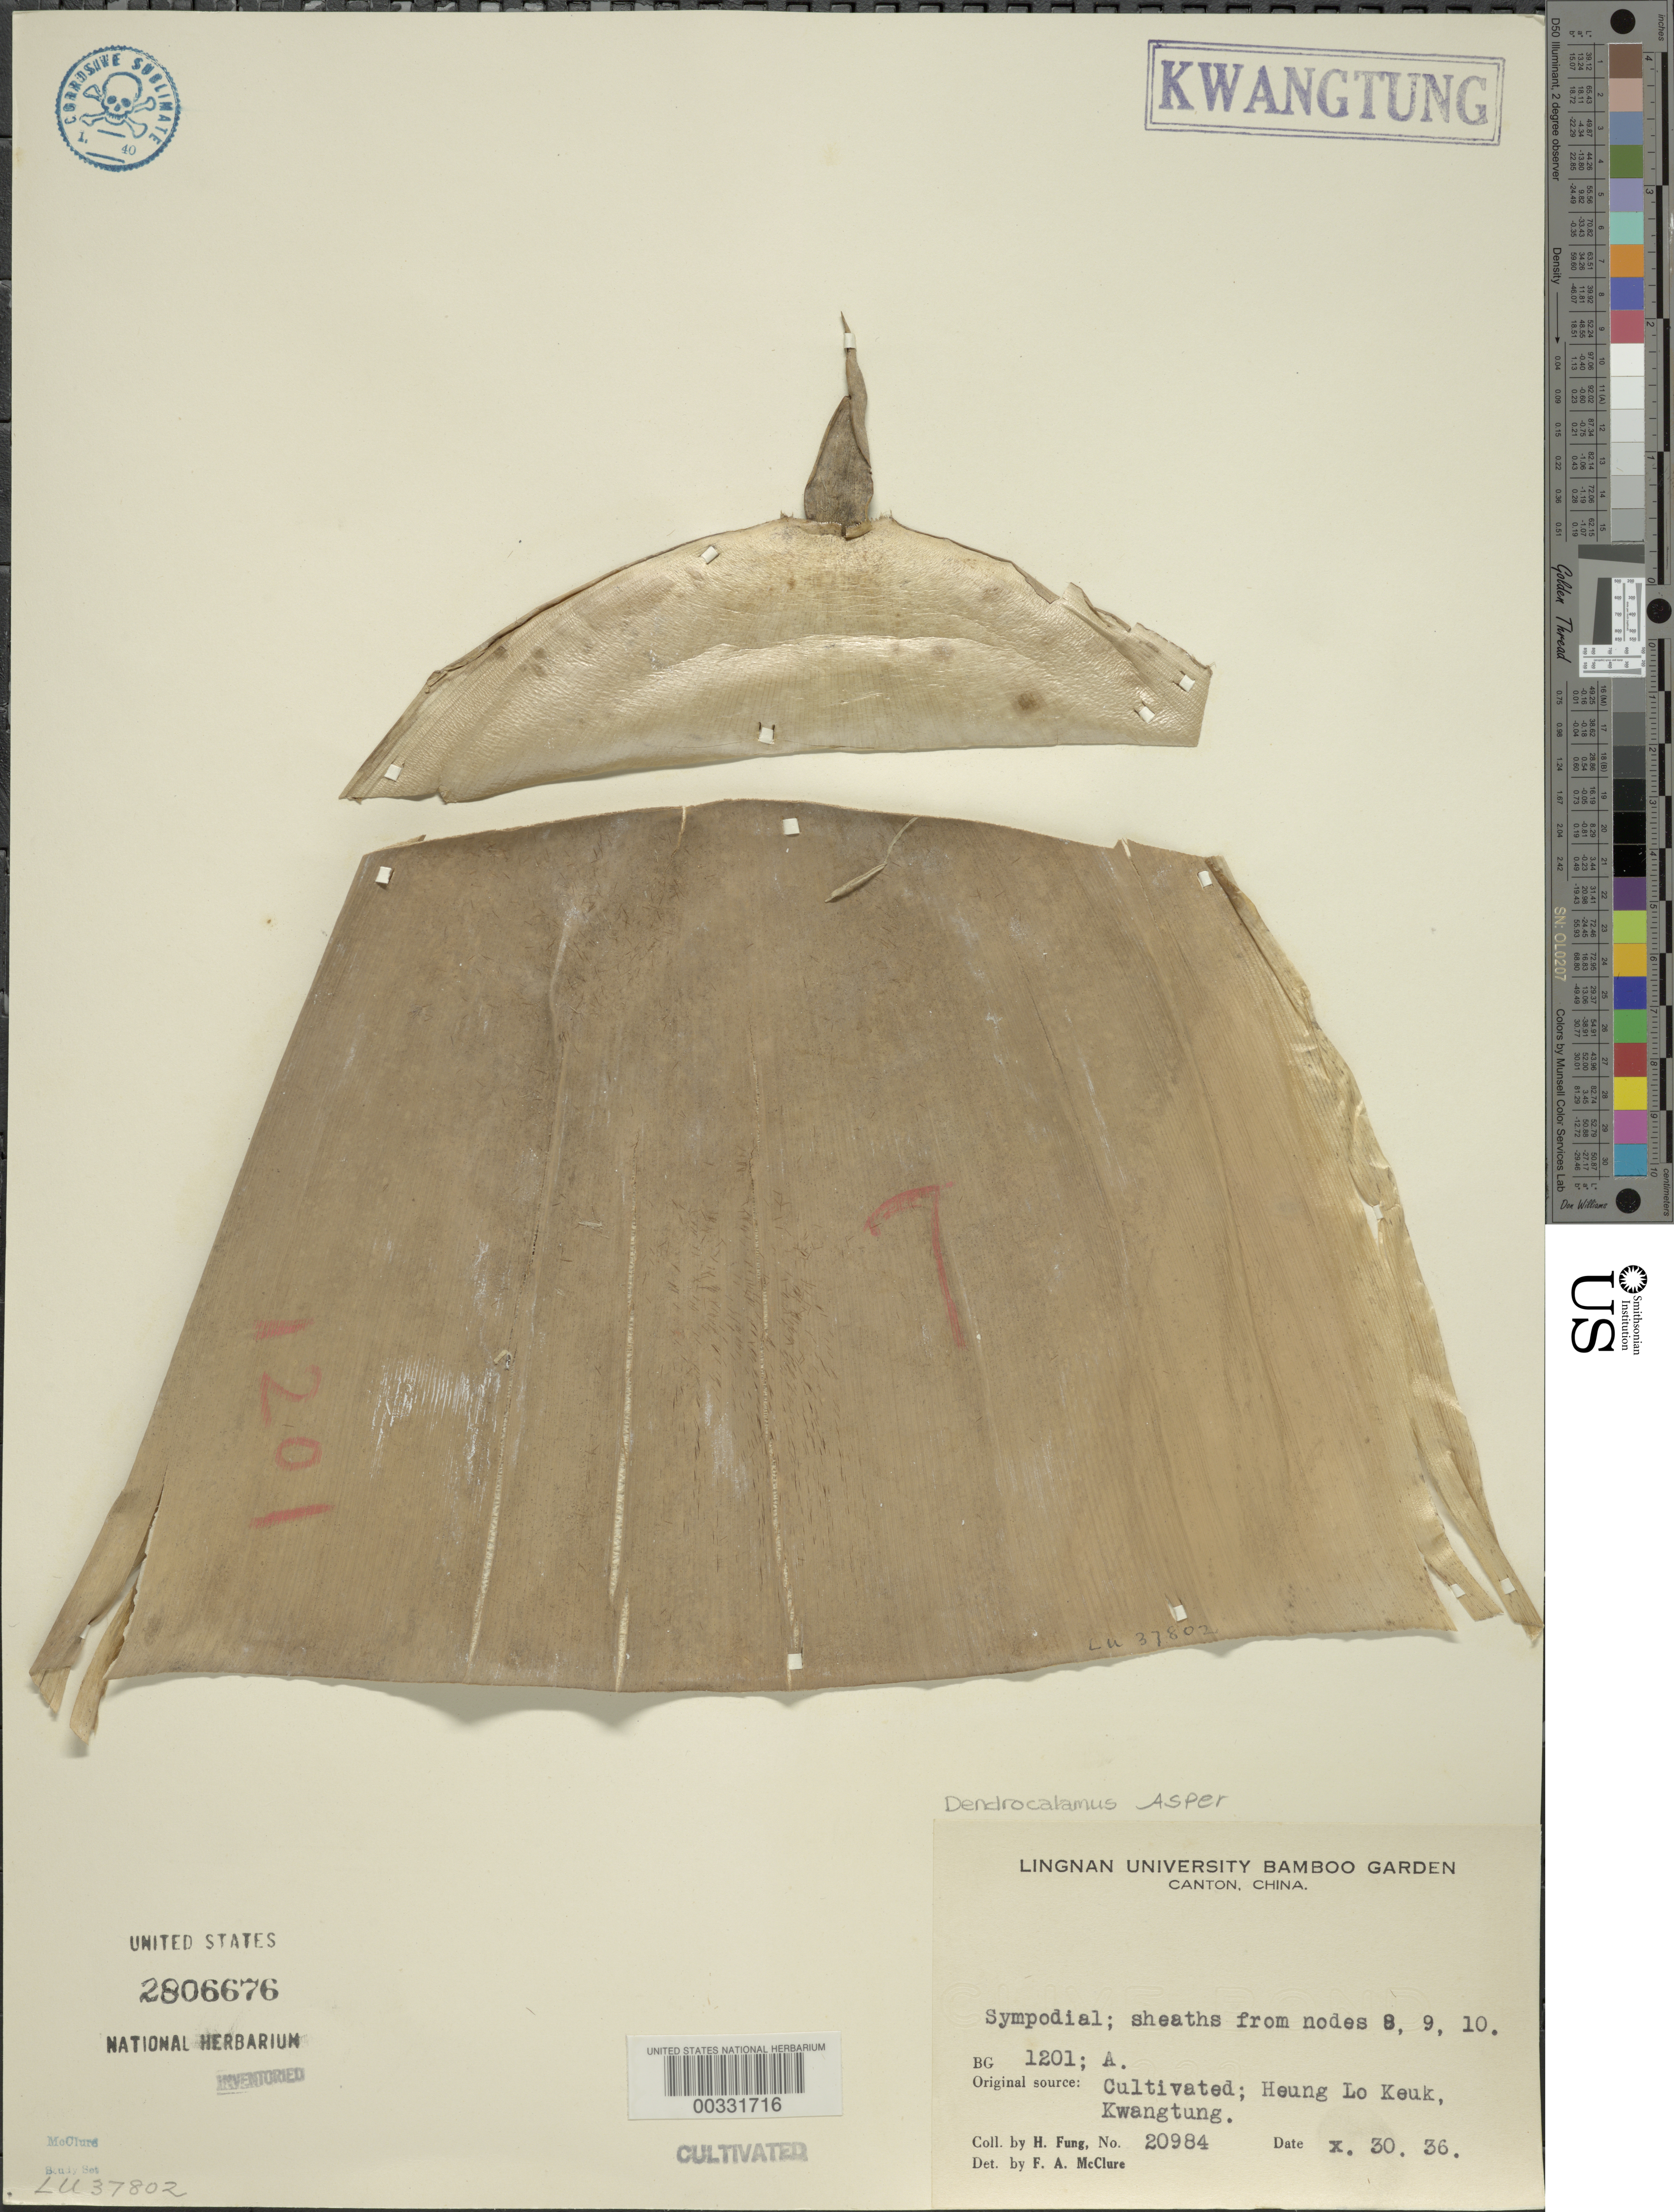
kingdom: Plantae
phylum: Tracheophyta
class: Liliopsida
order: Poales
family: Poaceae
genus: Dendrocalamus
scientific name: Dendrocalamus asper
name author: (Schult. & Schult. f.) Backer ex K. Heyne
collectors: H. L. Fung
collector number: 20984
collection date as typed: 30 Oct 1936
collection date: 1936-10-30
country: China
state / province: Guangdong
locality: Lingnan univ. bg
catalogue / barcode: US 2806676